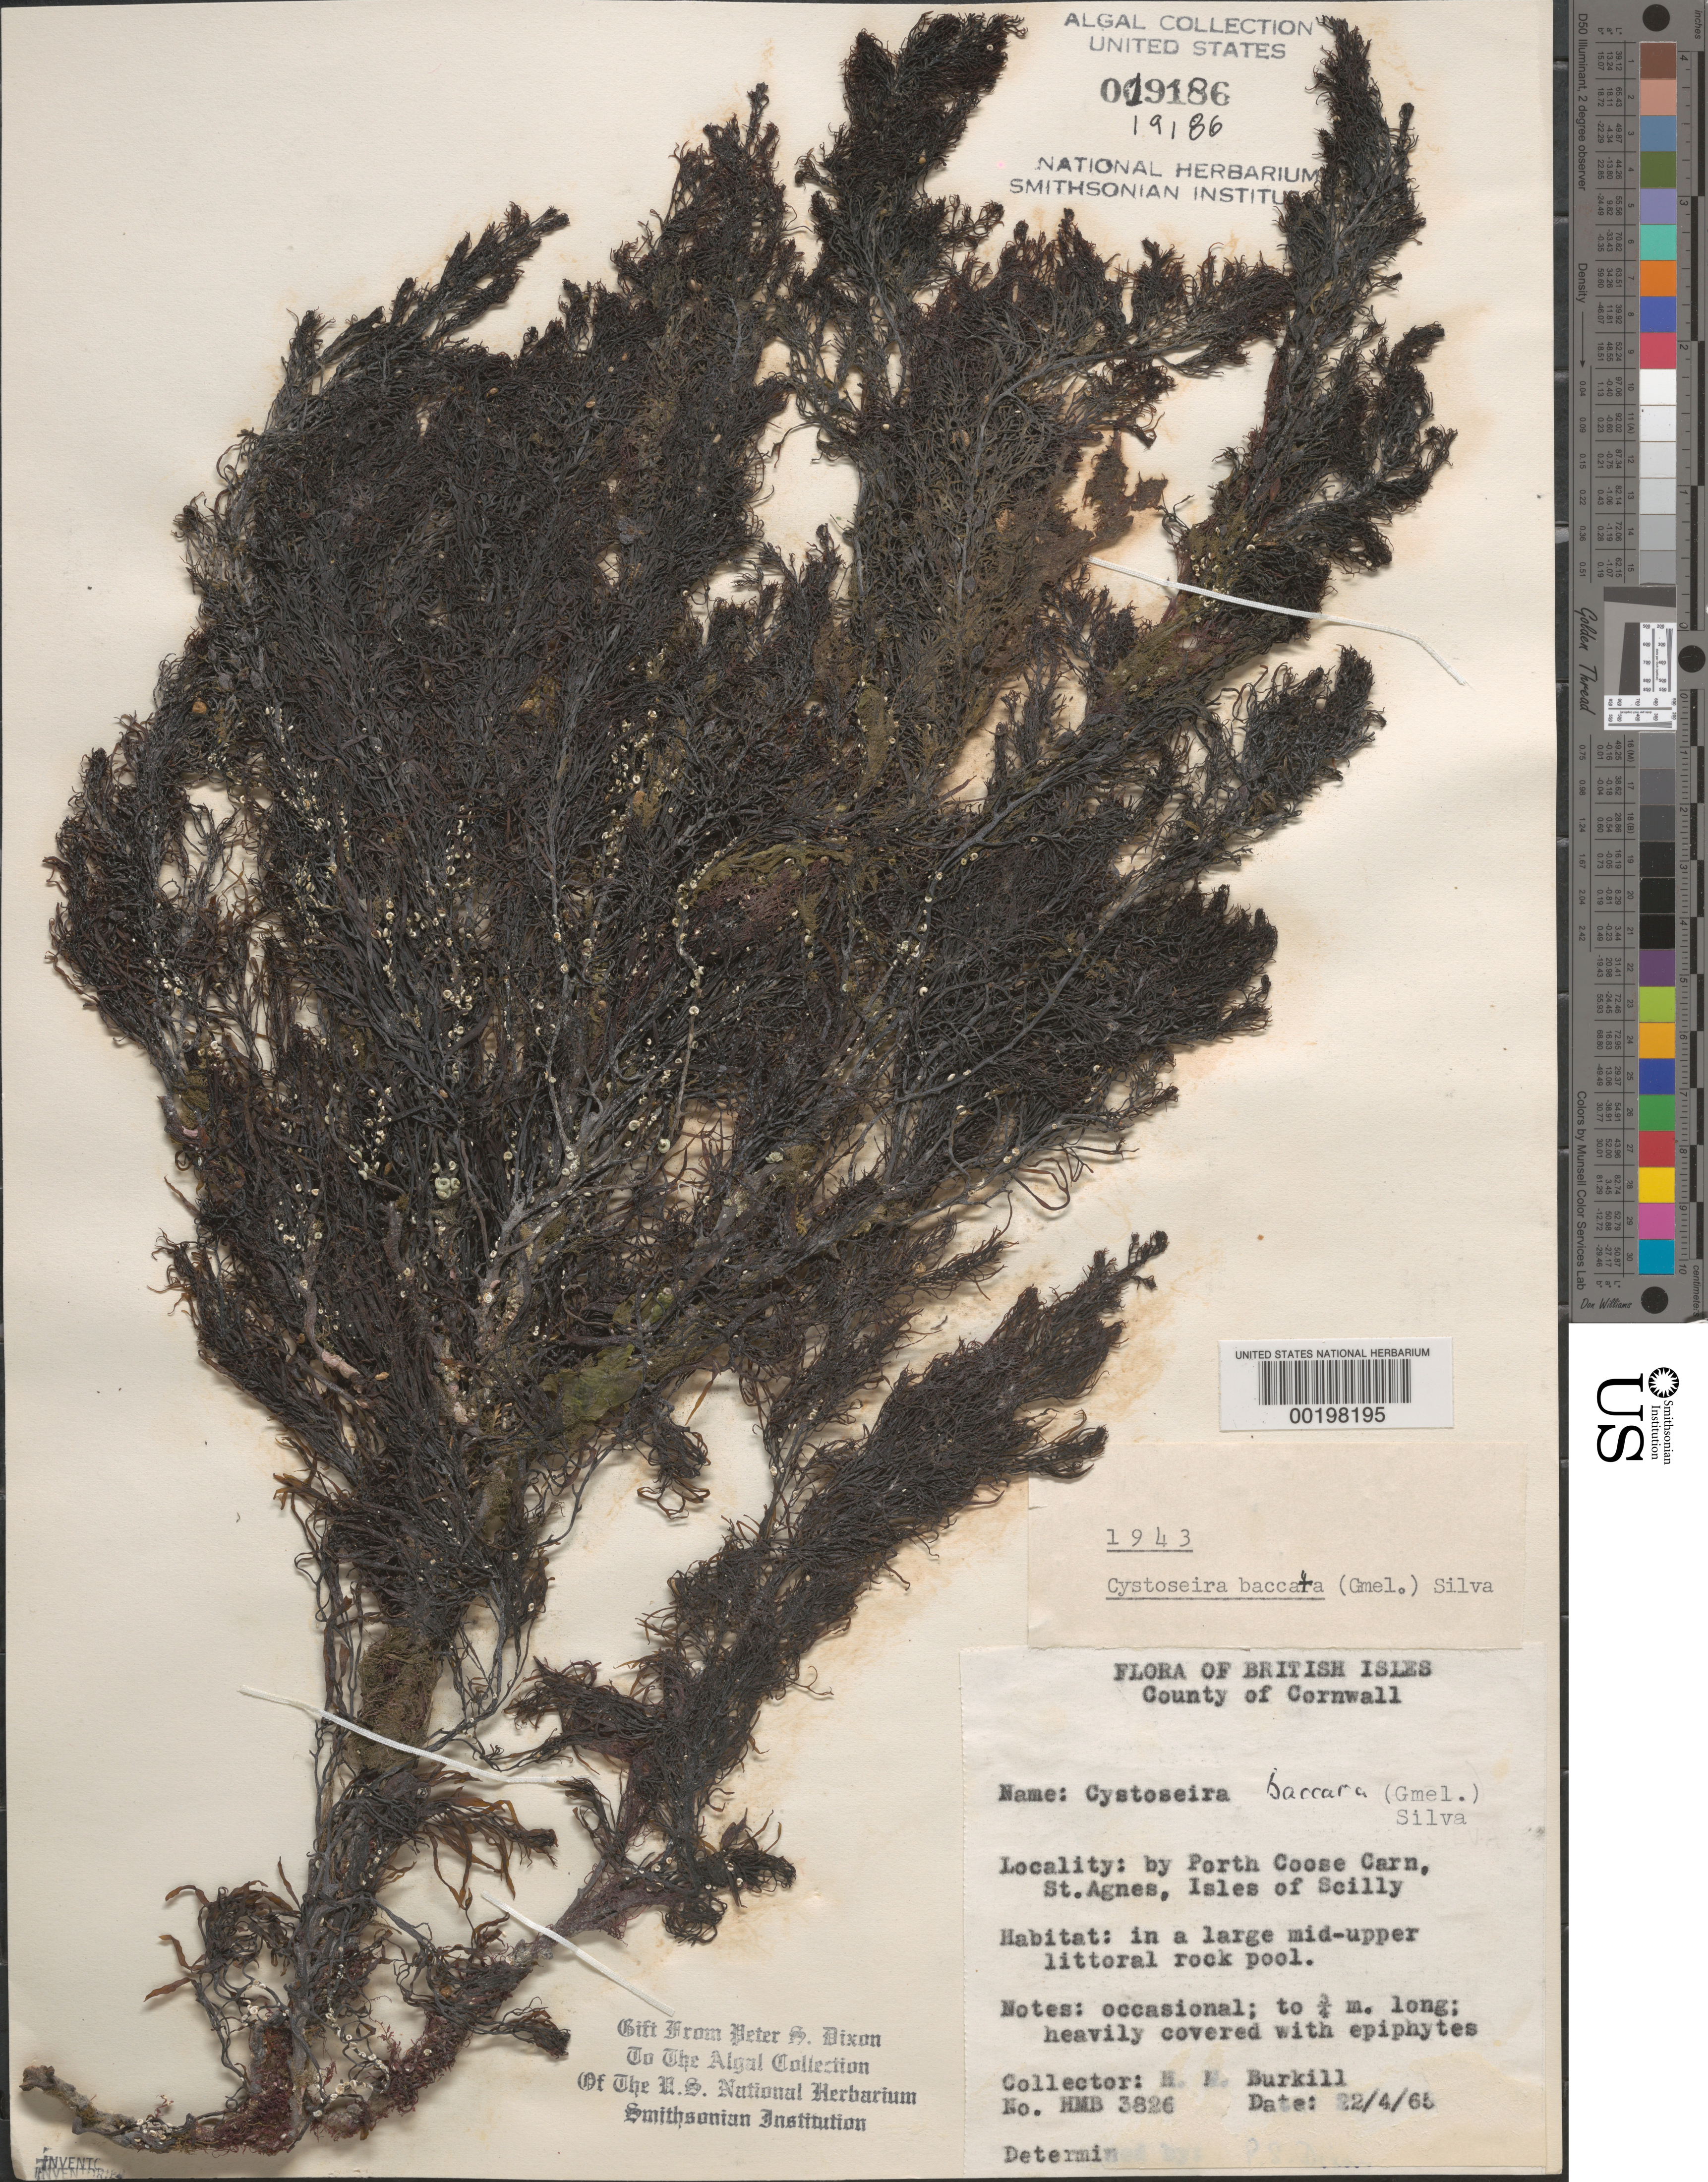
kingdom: Chromista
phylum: Ochrophyta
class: Phaeophyceae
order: Fucales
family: Sargassaceae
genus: Gongolaria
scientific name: Gongolaria baccata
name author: (S.G.Gmelin) Molinari & Guiry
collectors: H. M. Burkill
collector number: HMB 3826 & PSD 1943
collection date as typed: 22 Apr 1965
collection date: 1965-04-22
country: United Kingdom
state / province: England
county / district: Council of the Isles of Scilly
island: St. Agnes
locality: Porth Coose Carn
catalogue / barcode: US 19186